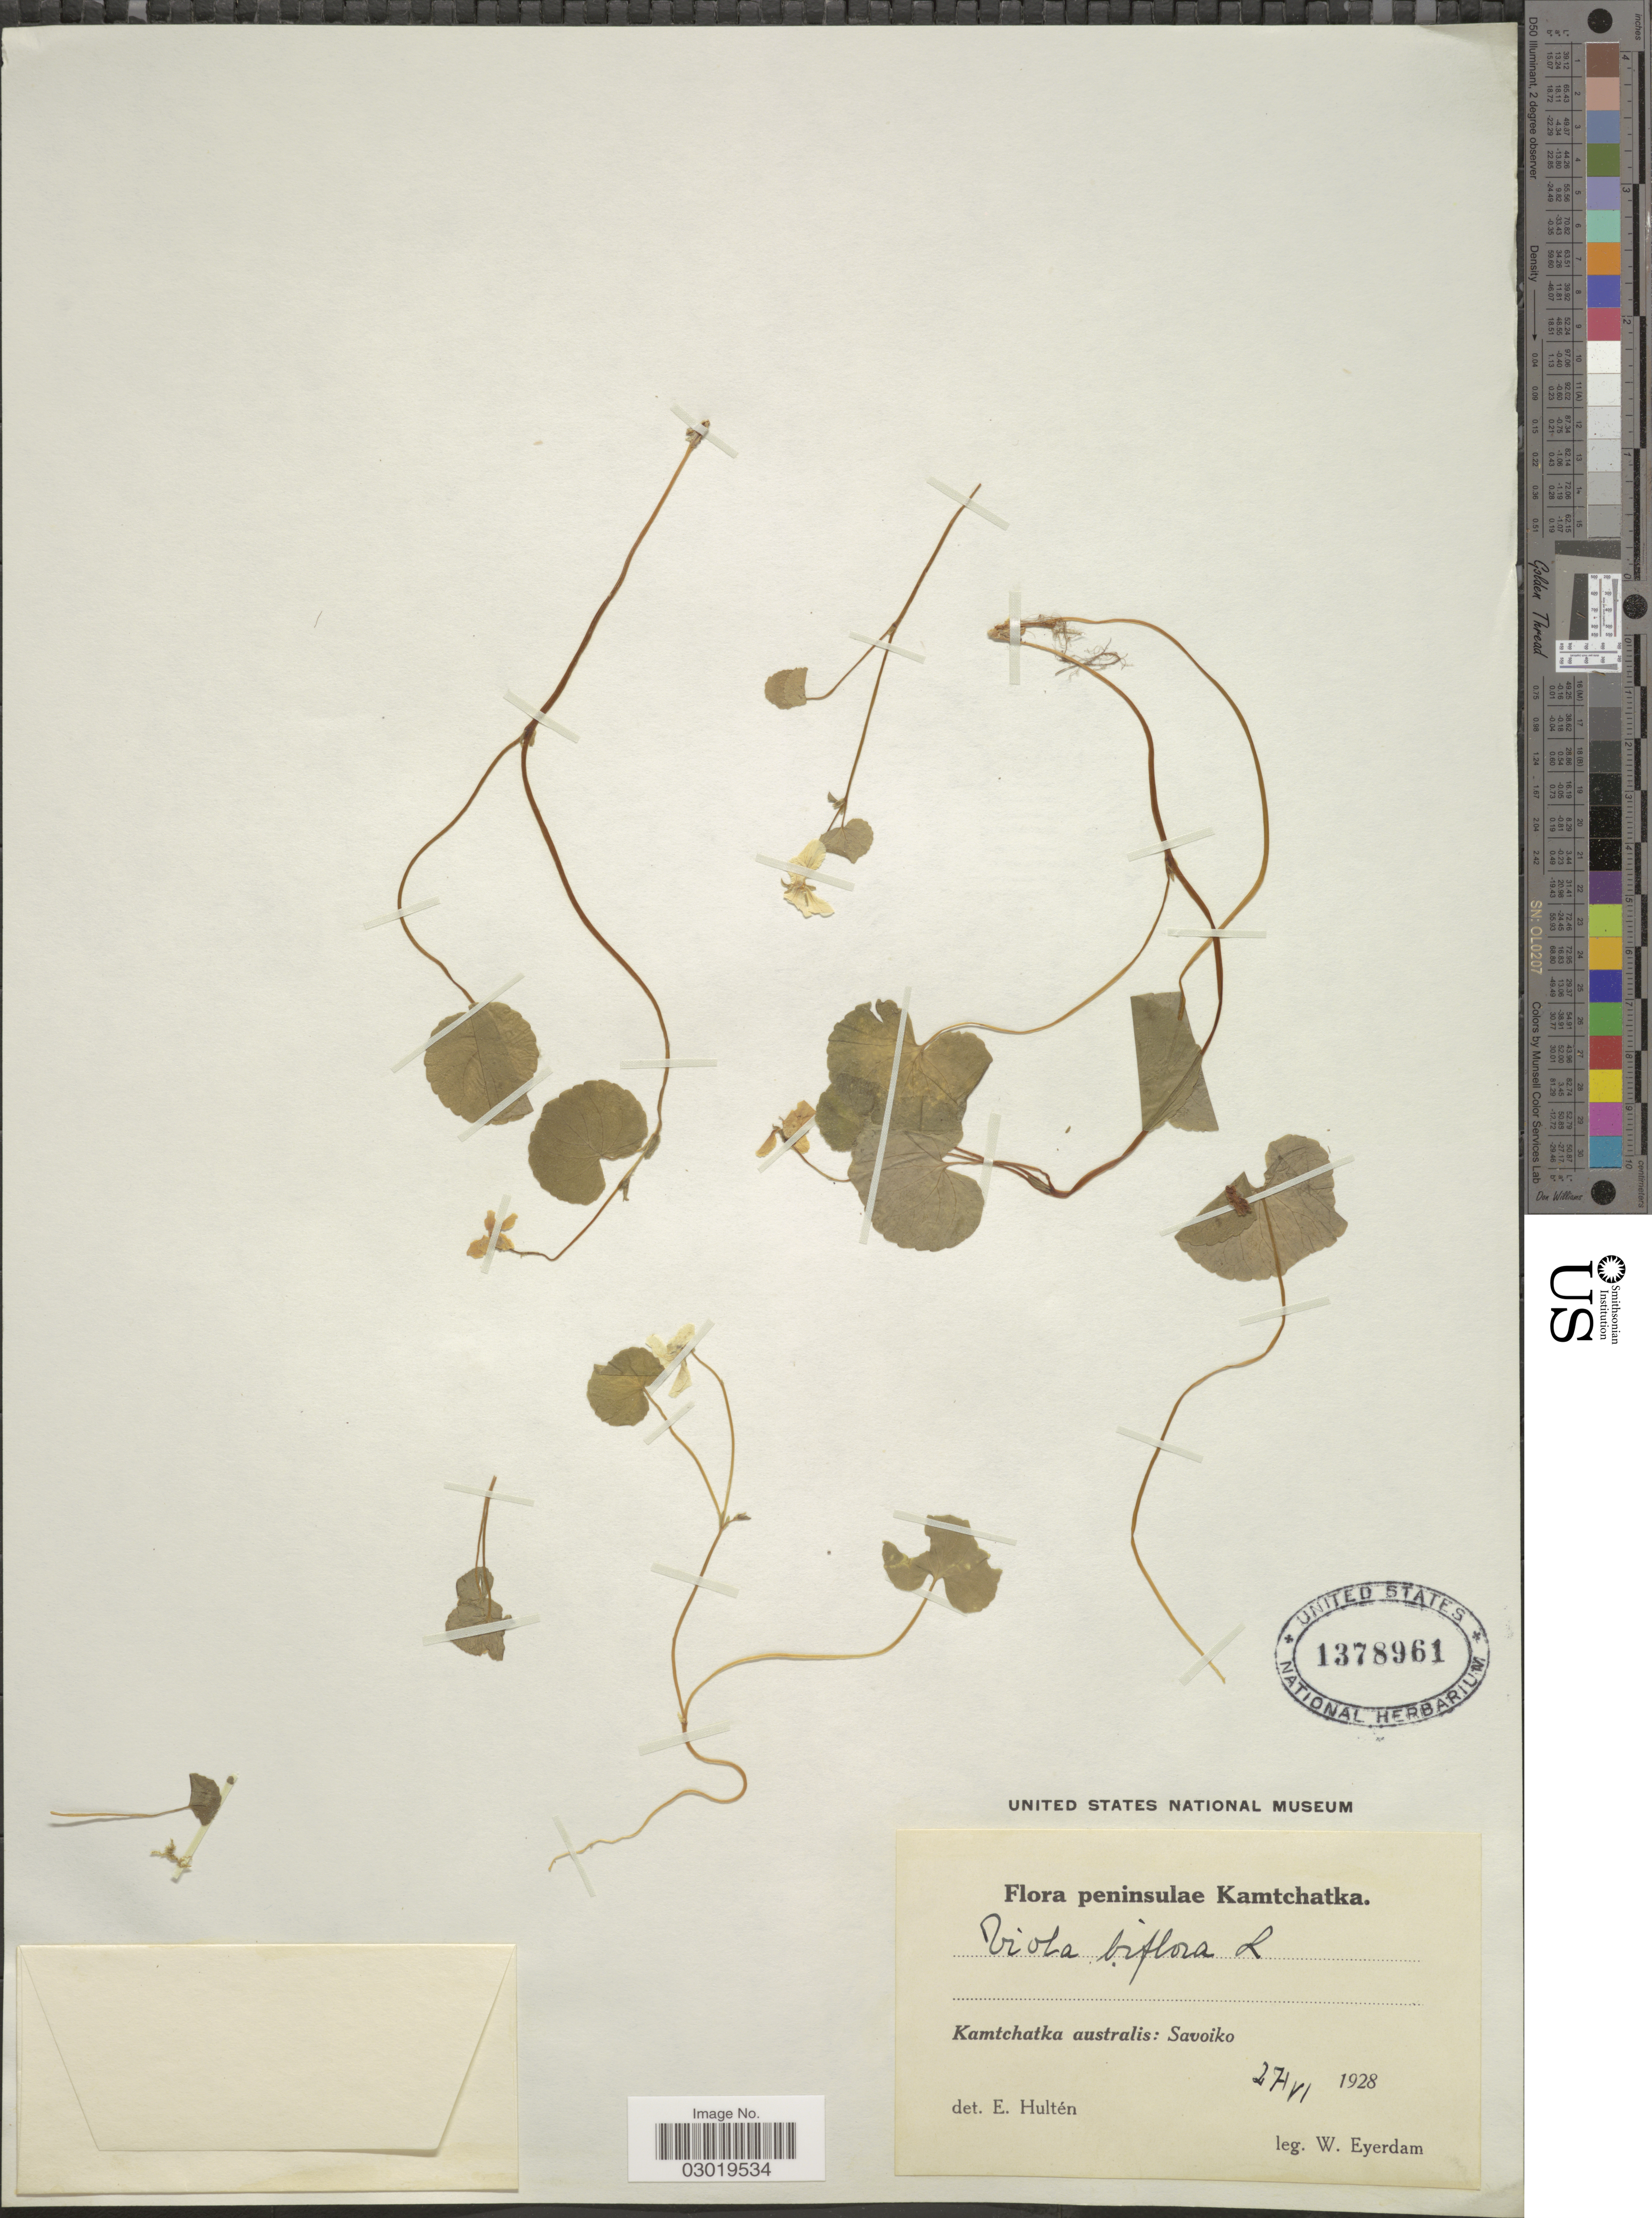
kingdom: Plantae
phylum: Tracheophyta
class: Magnoliopsida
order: Malpighiales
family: Violaceae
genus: Viola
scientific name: Viola biflora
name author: L.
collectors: W. J. Eyerdam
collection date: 1928-06-27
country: Russian Federation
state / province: Kamchatka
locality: Peninsulae Kamtchatka. Kamtchatka australis: Savoiko.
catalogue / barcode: US 1378961